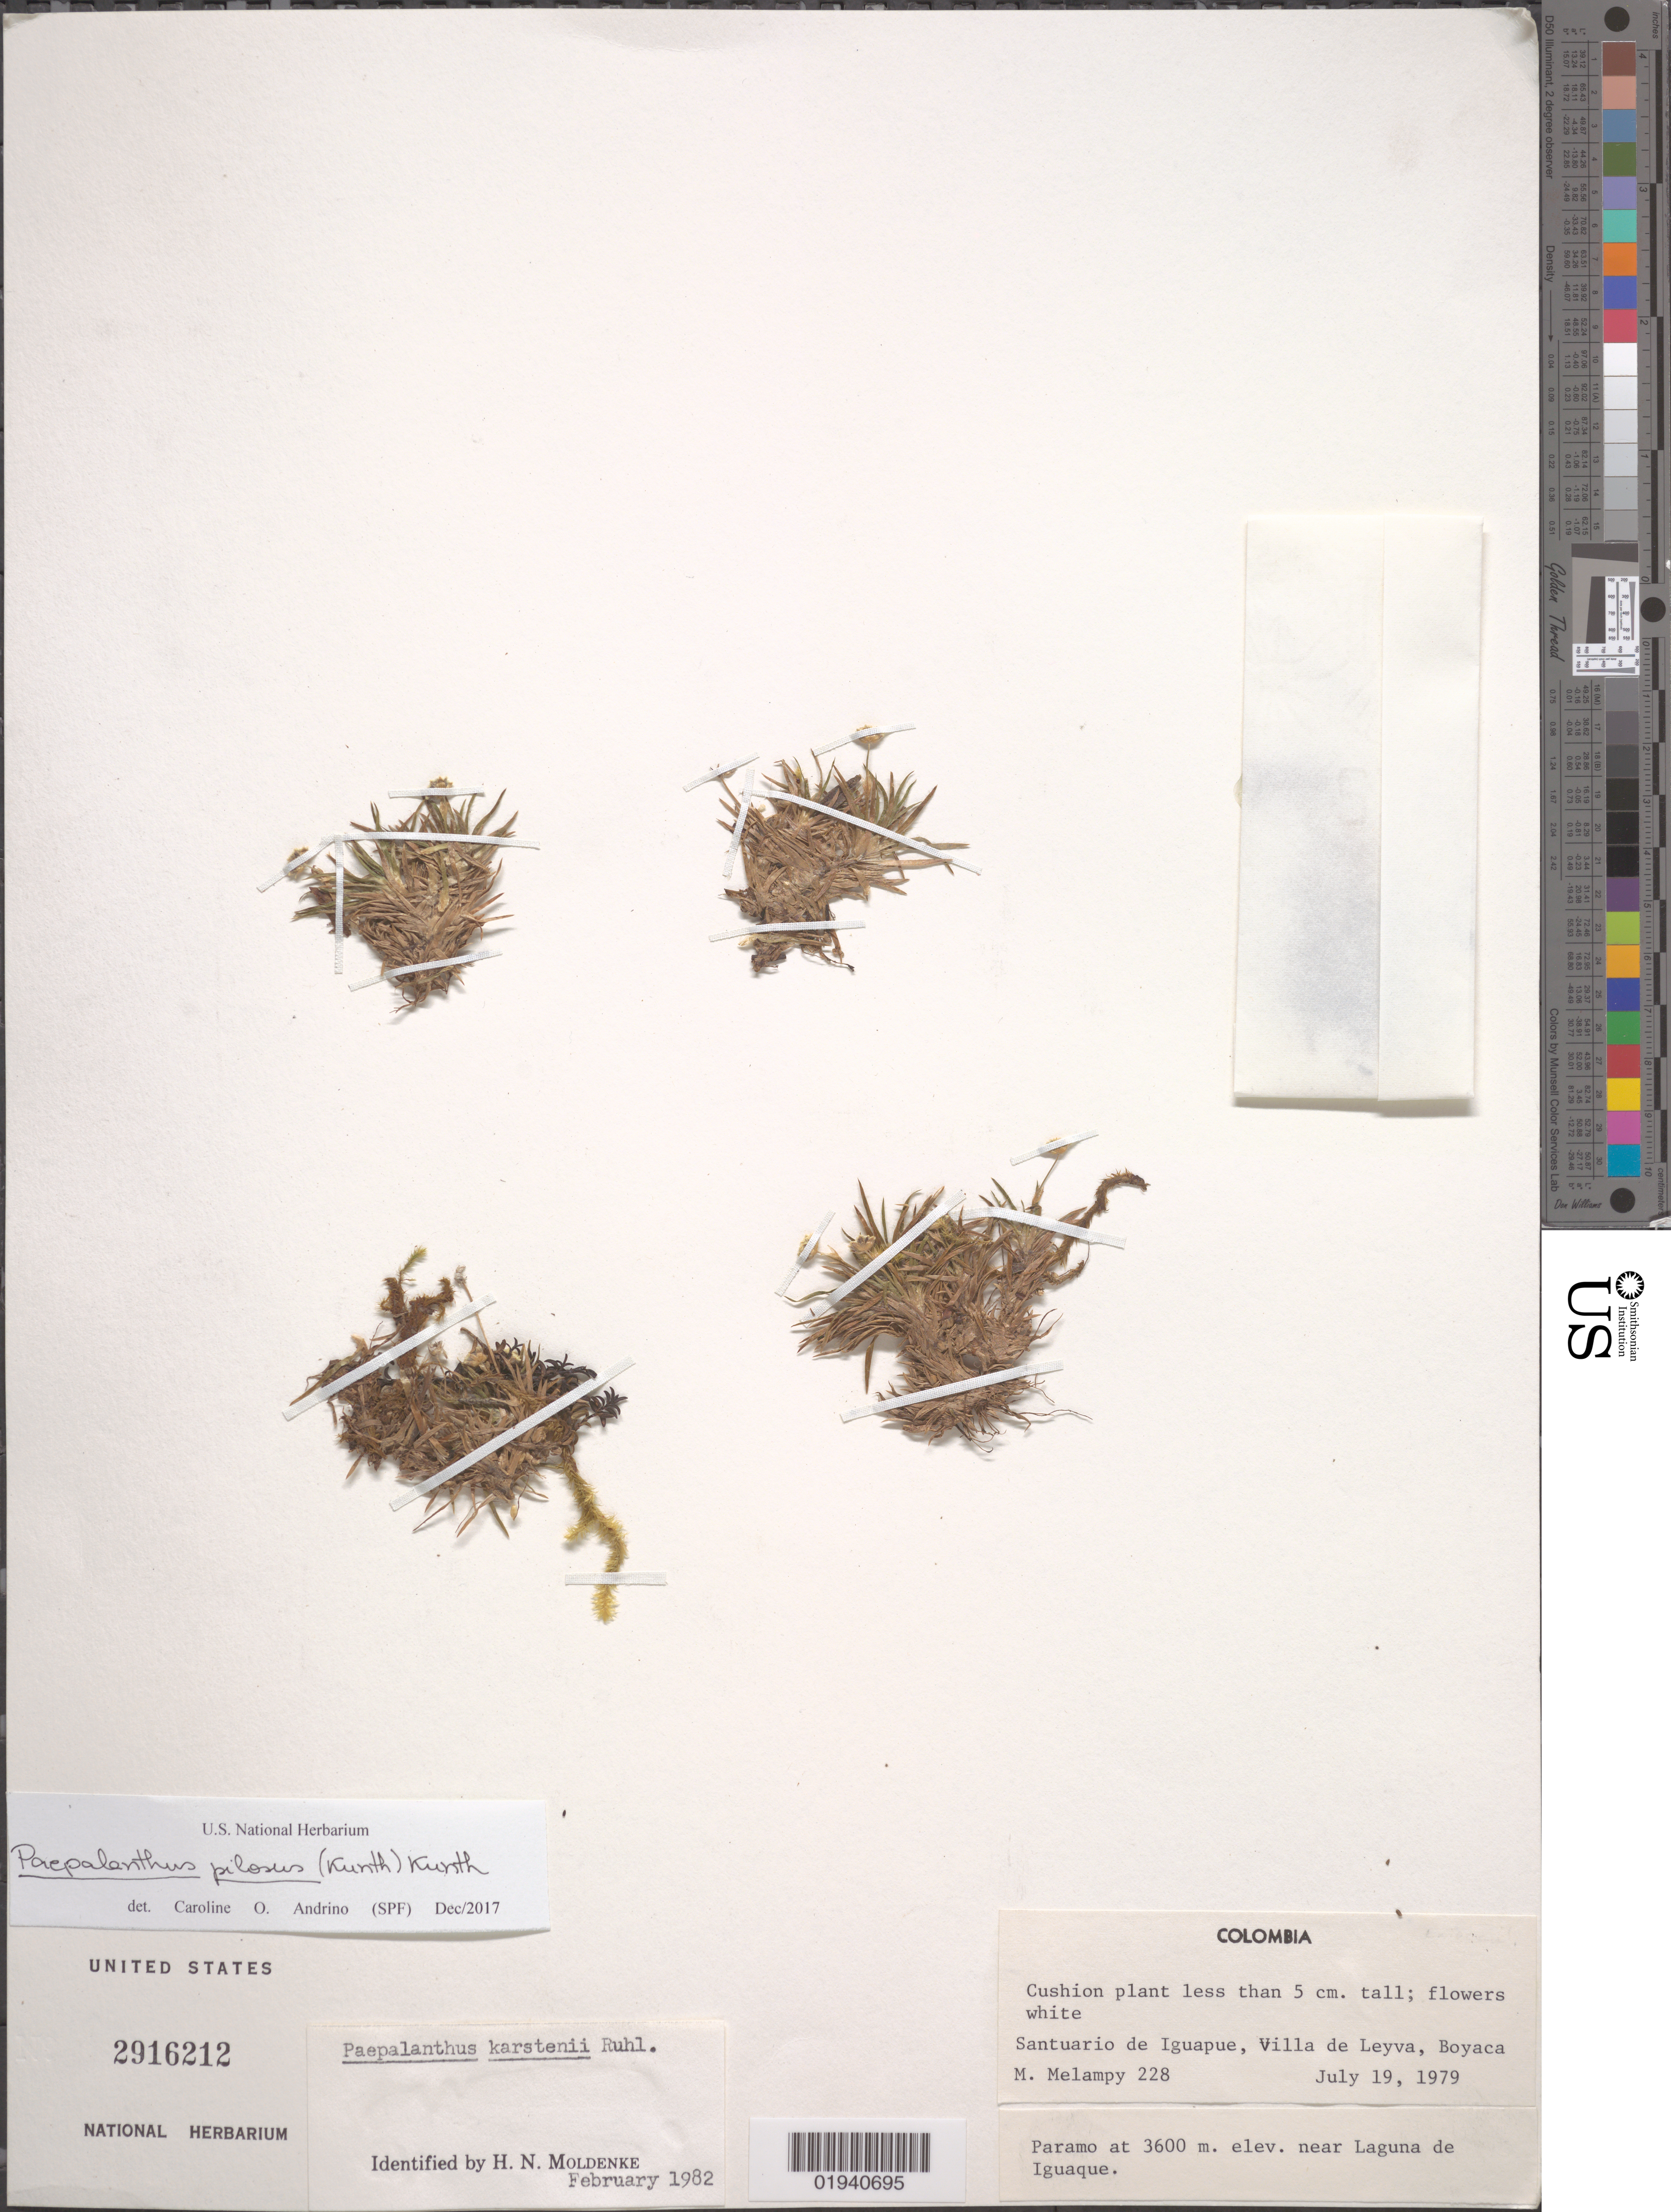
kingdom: Plantae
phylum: Tracheophyta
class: Liliopsida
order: Poales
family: Eriocaulaceae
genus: Paepalanthus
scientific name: Paepalanthus pilosus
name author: (Kunth) Kunth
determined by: Andrino, C. O.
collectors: M. Melampy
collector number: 228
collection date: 1979-07-19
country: Colombia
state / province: Boyacá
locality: Santuario de Iquapue, Villa de Leyva. Paramo, near Laguna de Iquaque.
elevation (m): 3600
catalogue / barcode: US 2916212